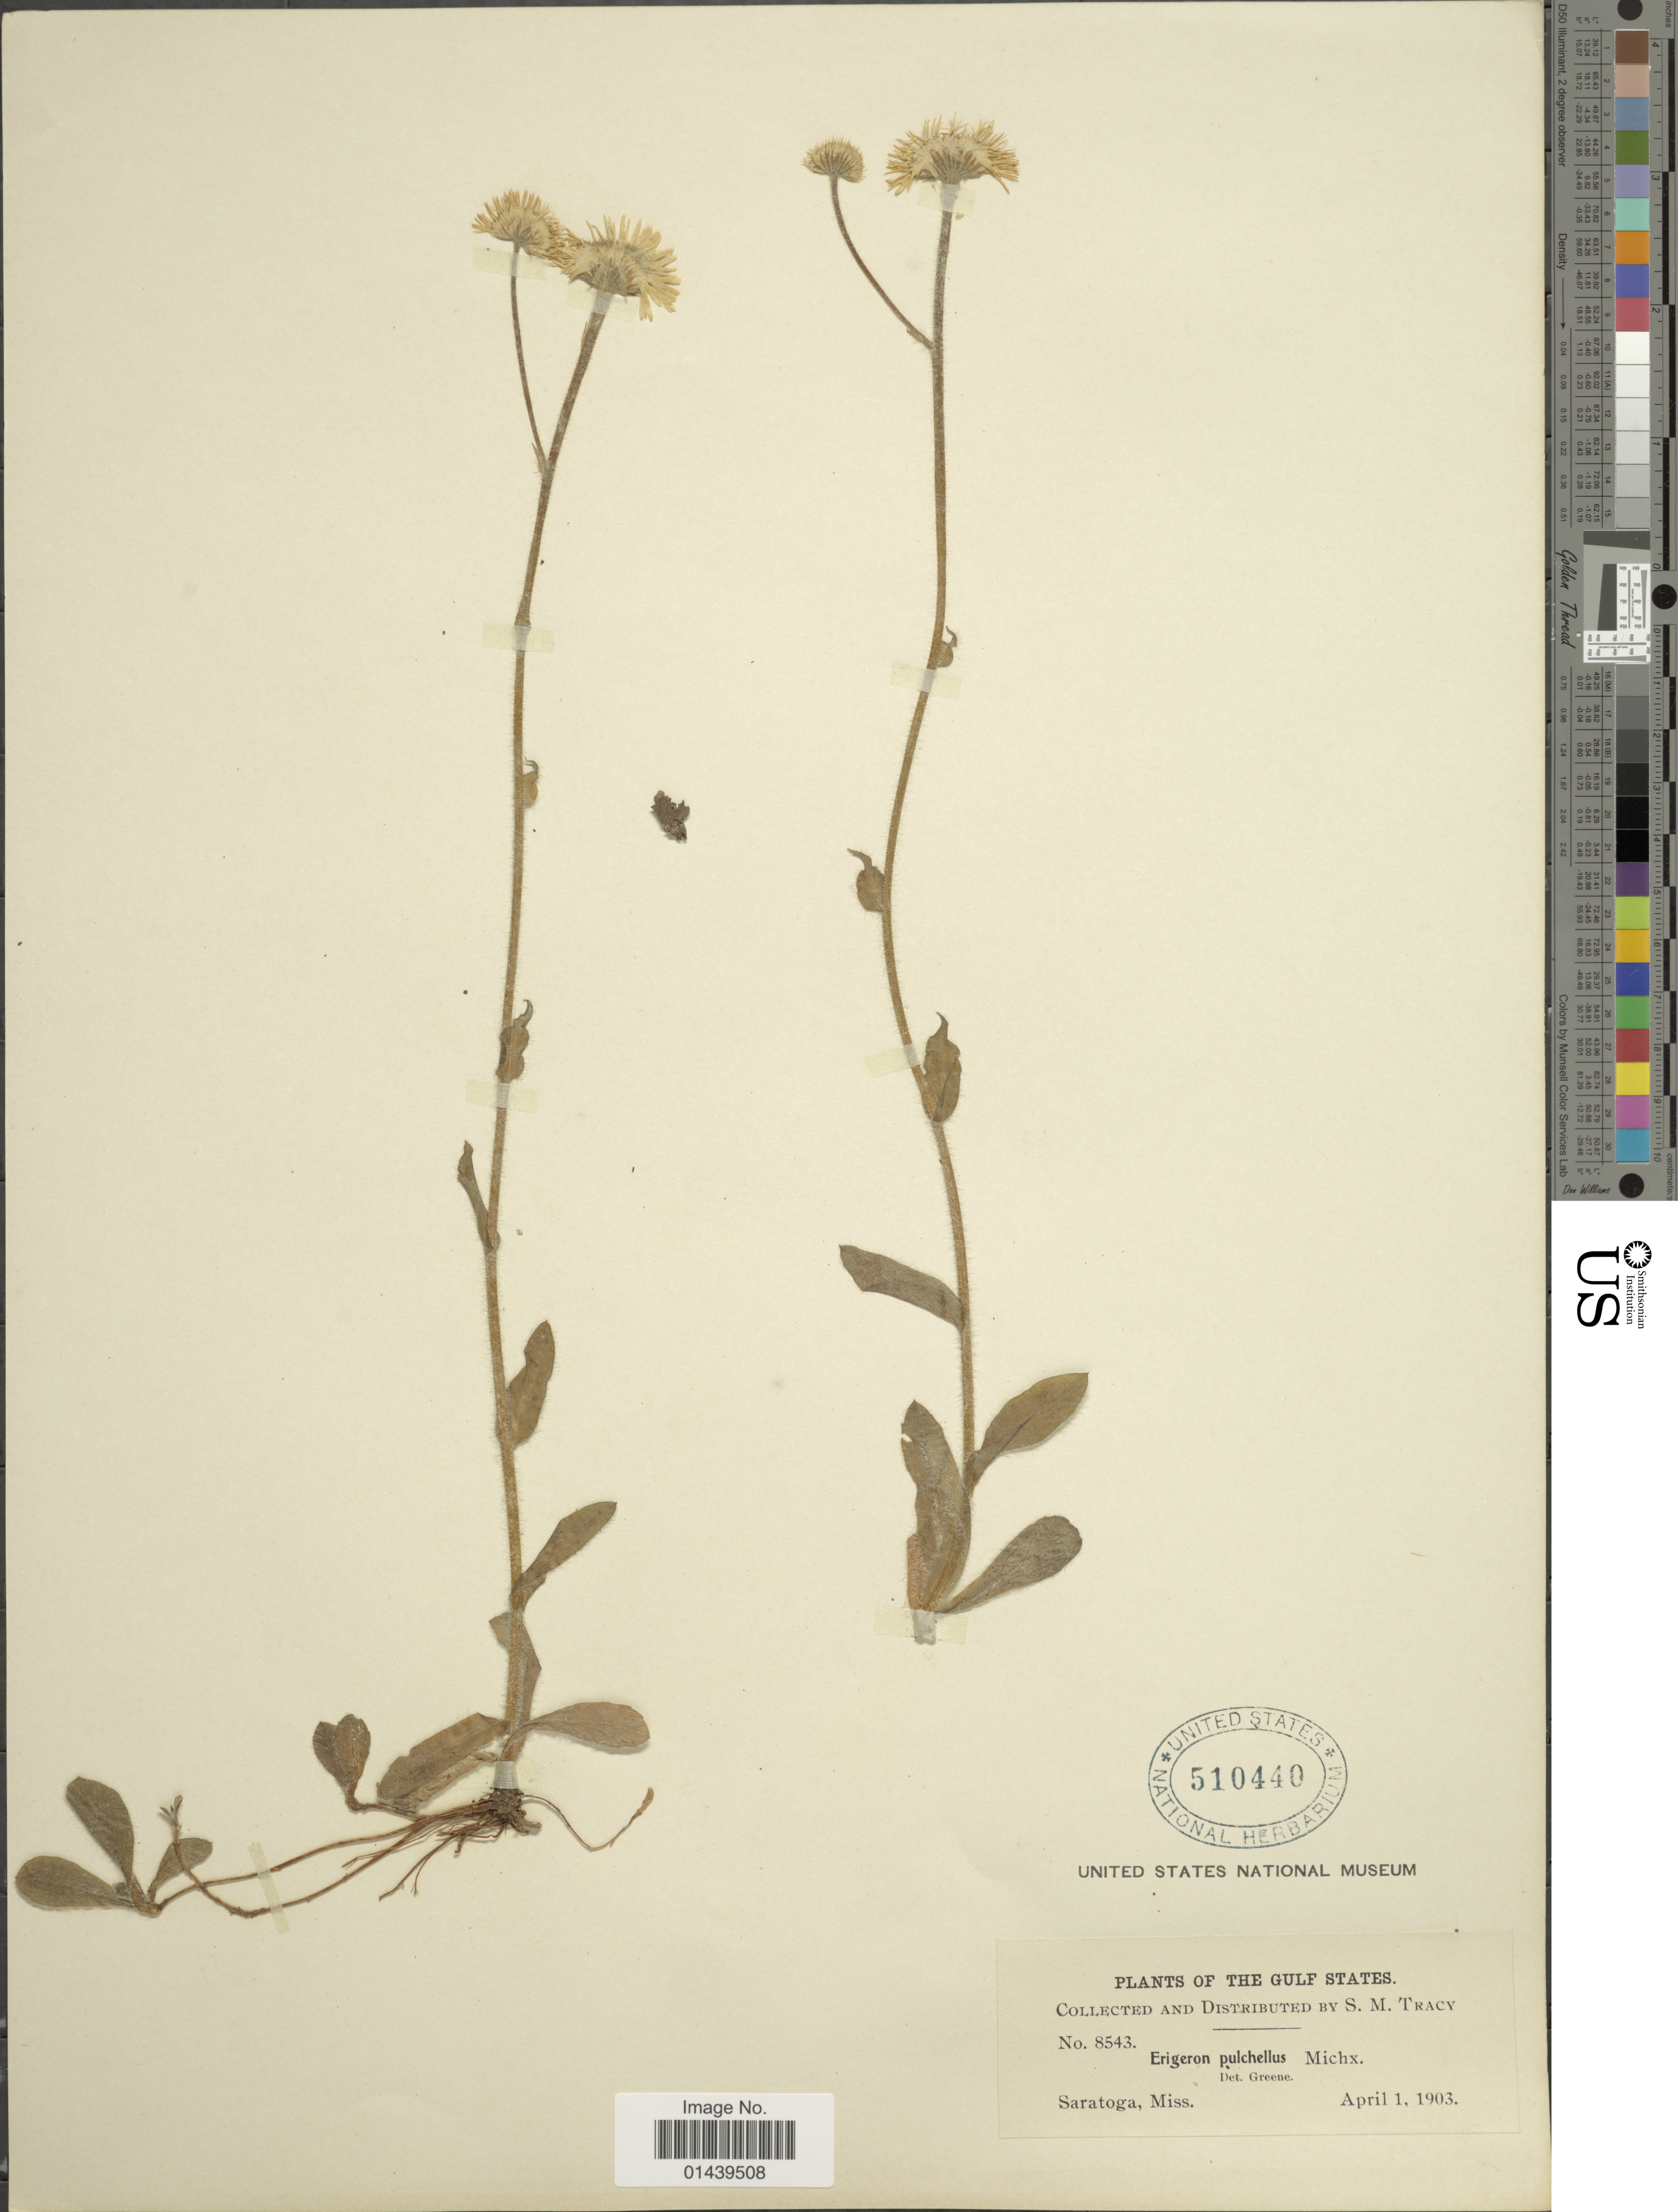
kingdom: Plantae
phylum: Tracheophyta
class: Magnoliopsida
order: Asterales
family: Asteraceae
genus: Erigeron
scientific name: Erigeron pulchellus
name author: Michx.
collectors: S. M. Tracy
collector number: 8543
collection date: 1903-04-01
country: United States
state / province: Mississippi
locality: Gulf States. Saratoga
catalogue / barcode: US 510440